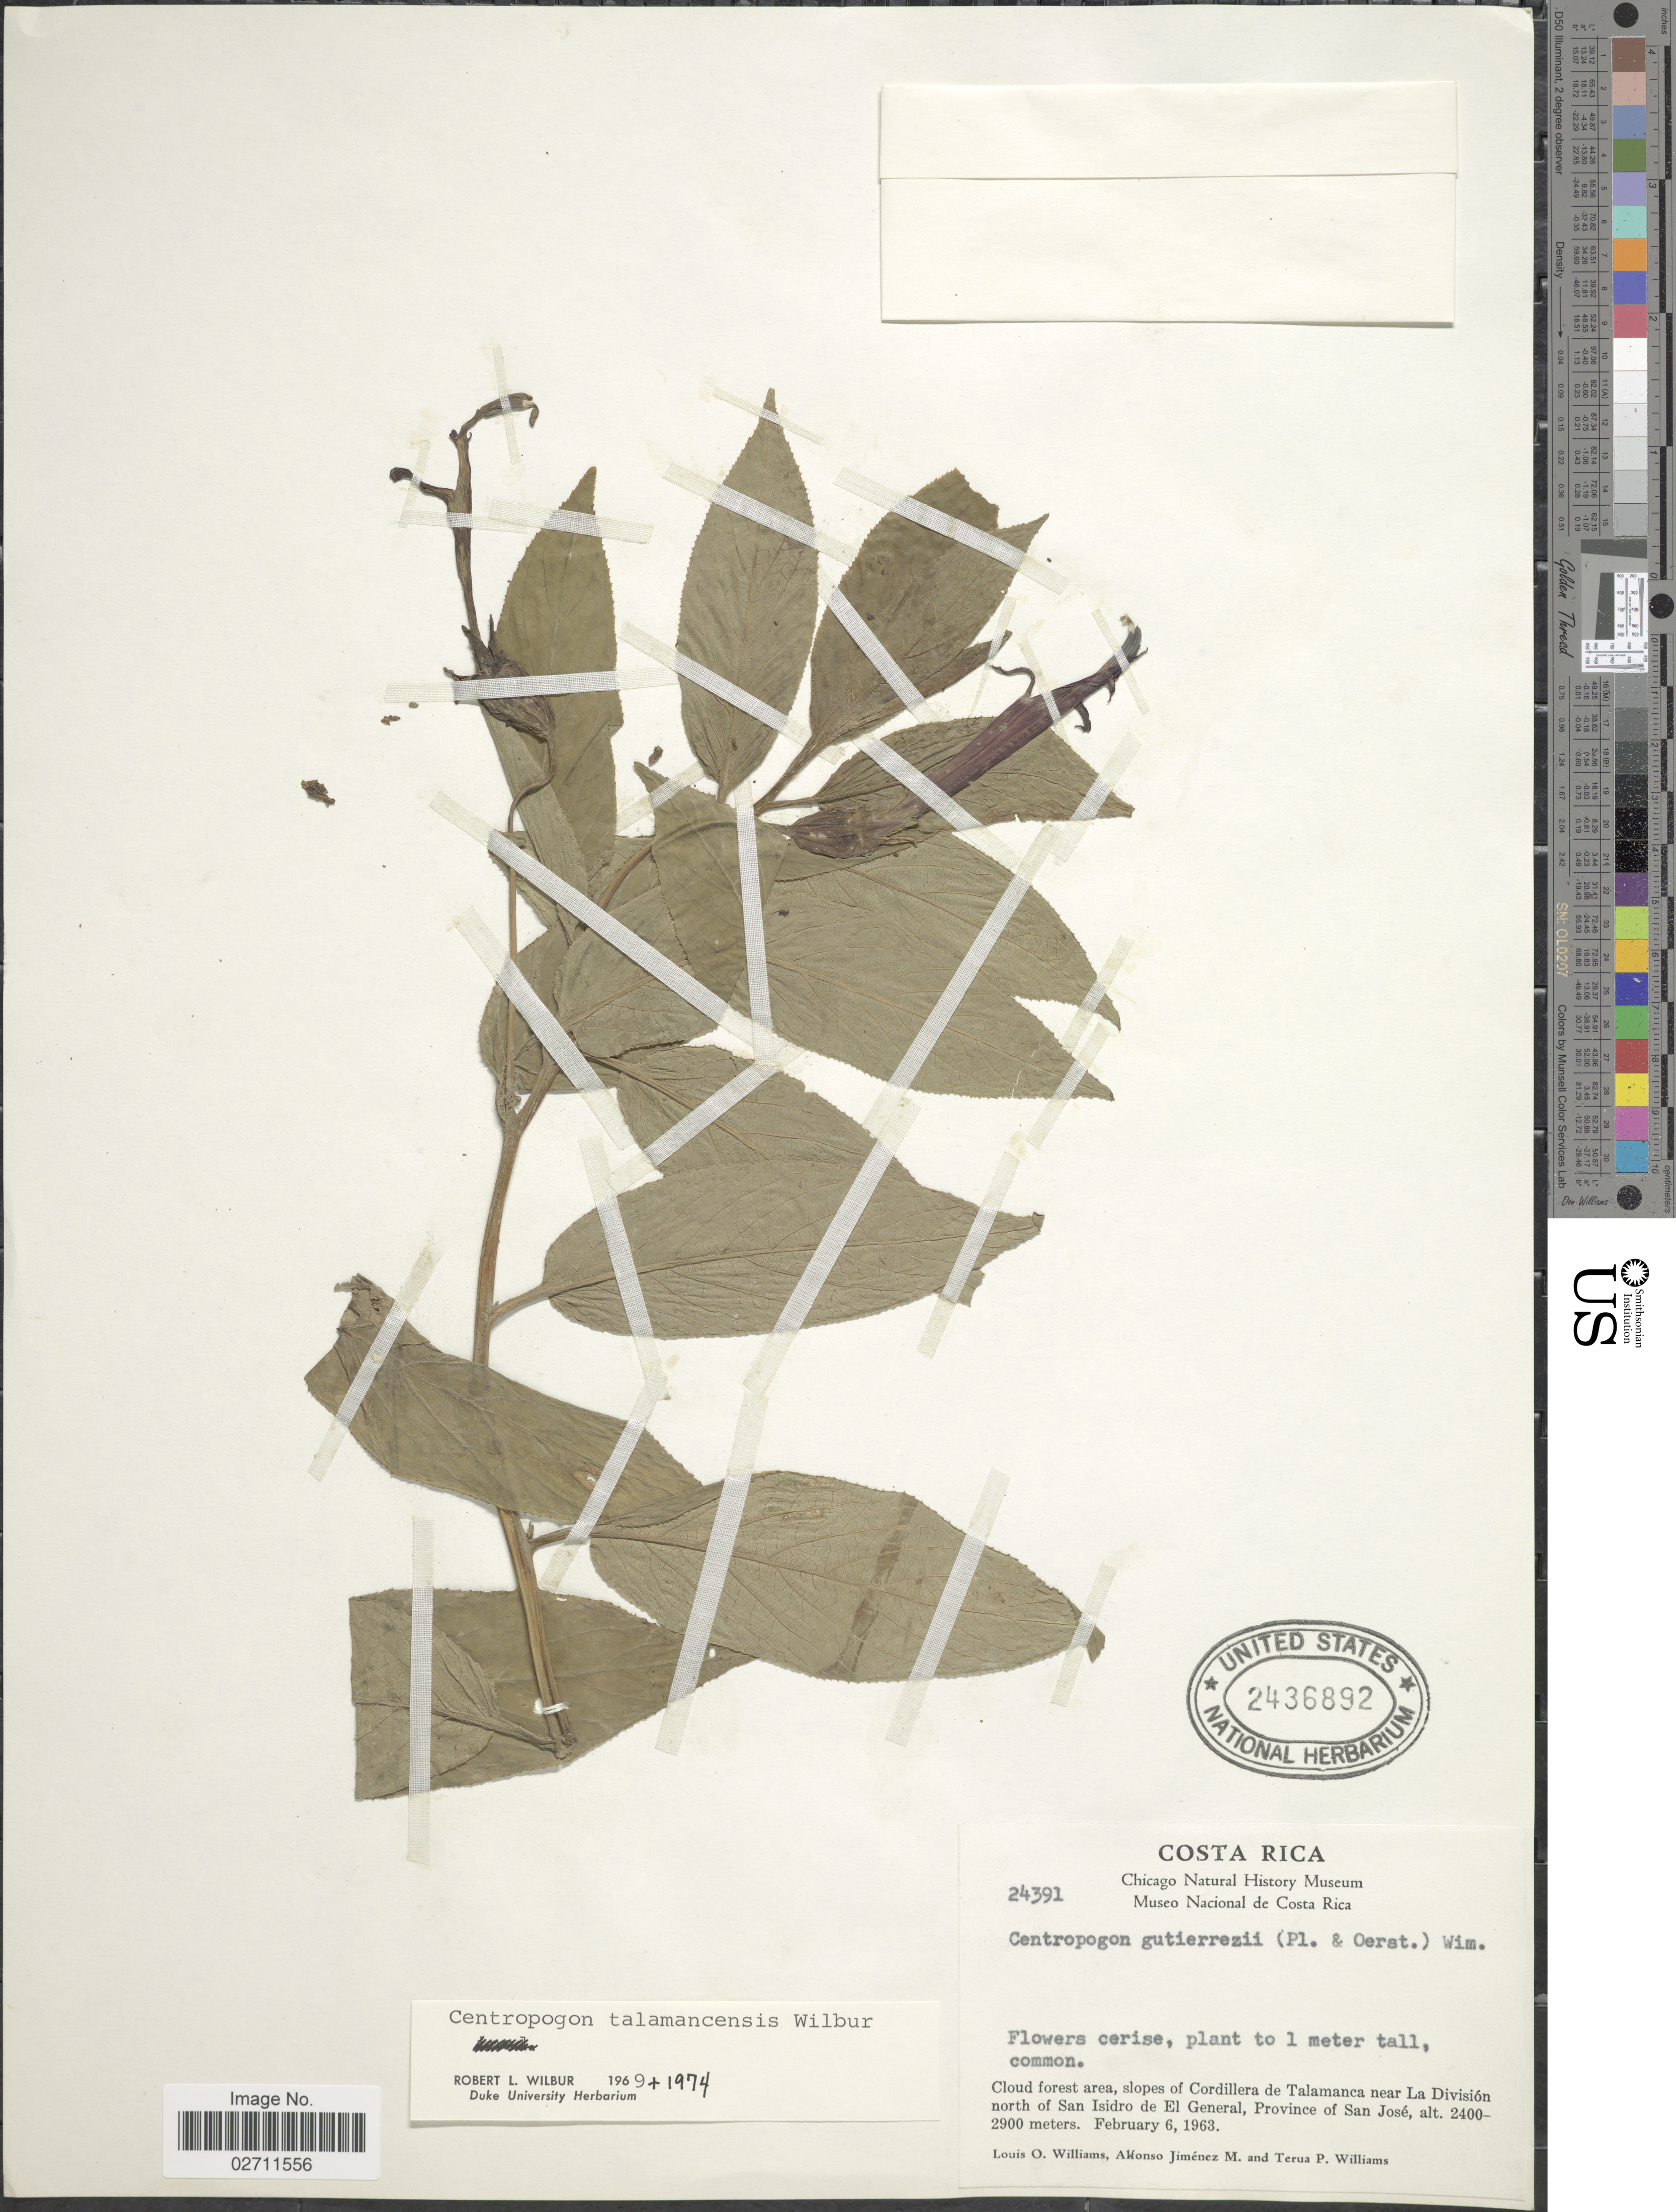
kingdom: Plantae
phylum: Tracheophyta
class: Magnoliopsida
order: Asterales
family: Campanulaceae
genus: Centropogon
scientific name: Centropogon talamancensis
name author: Wilbur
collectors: L. O. Williams, A. Jimenez M. & T. P. Williams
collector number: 24391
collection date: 1963-02-06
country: Costa Rica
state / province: San José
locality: Slopes of Cordillera de Talamanca near La Division north of San Isidro de El General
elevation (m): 2400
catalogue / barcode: US 2436892